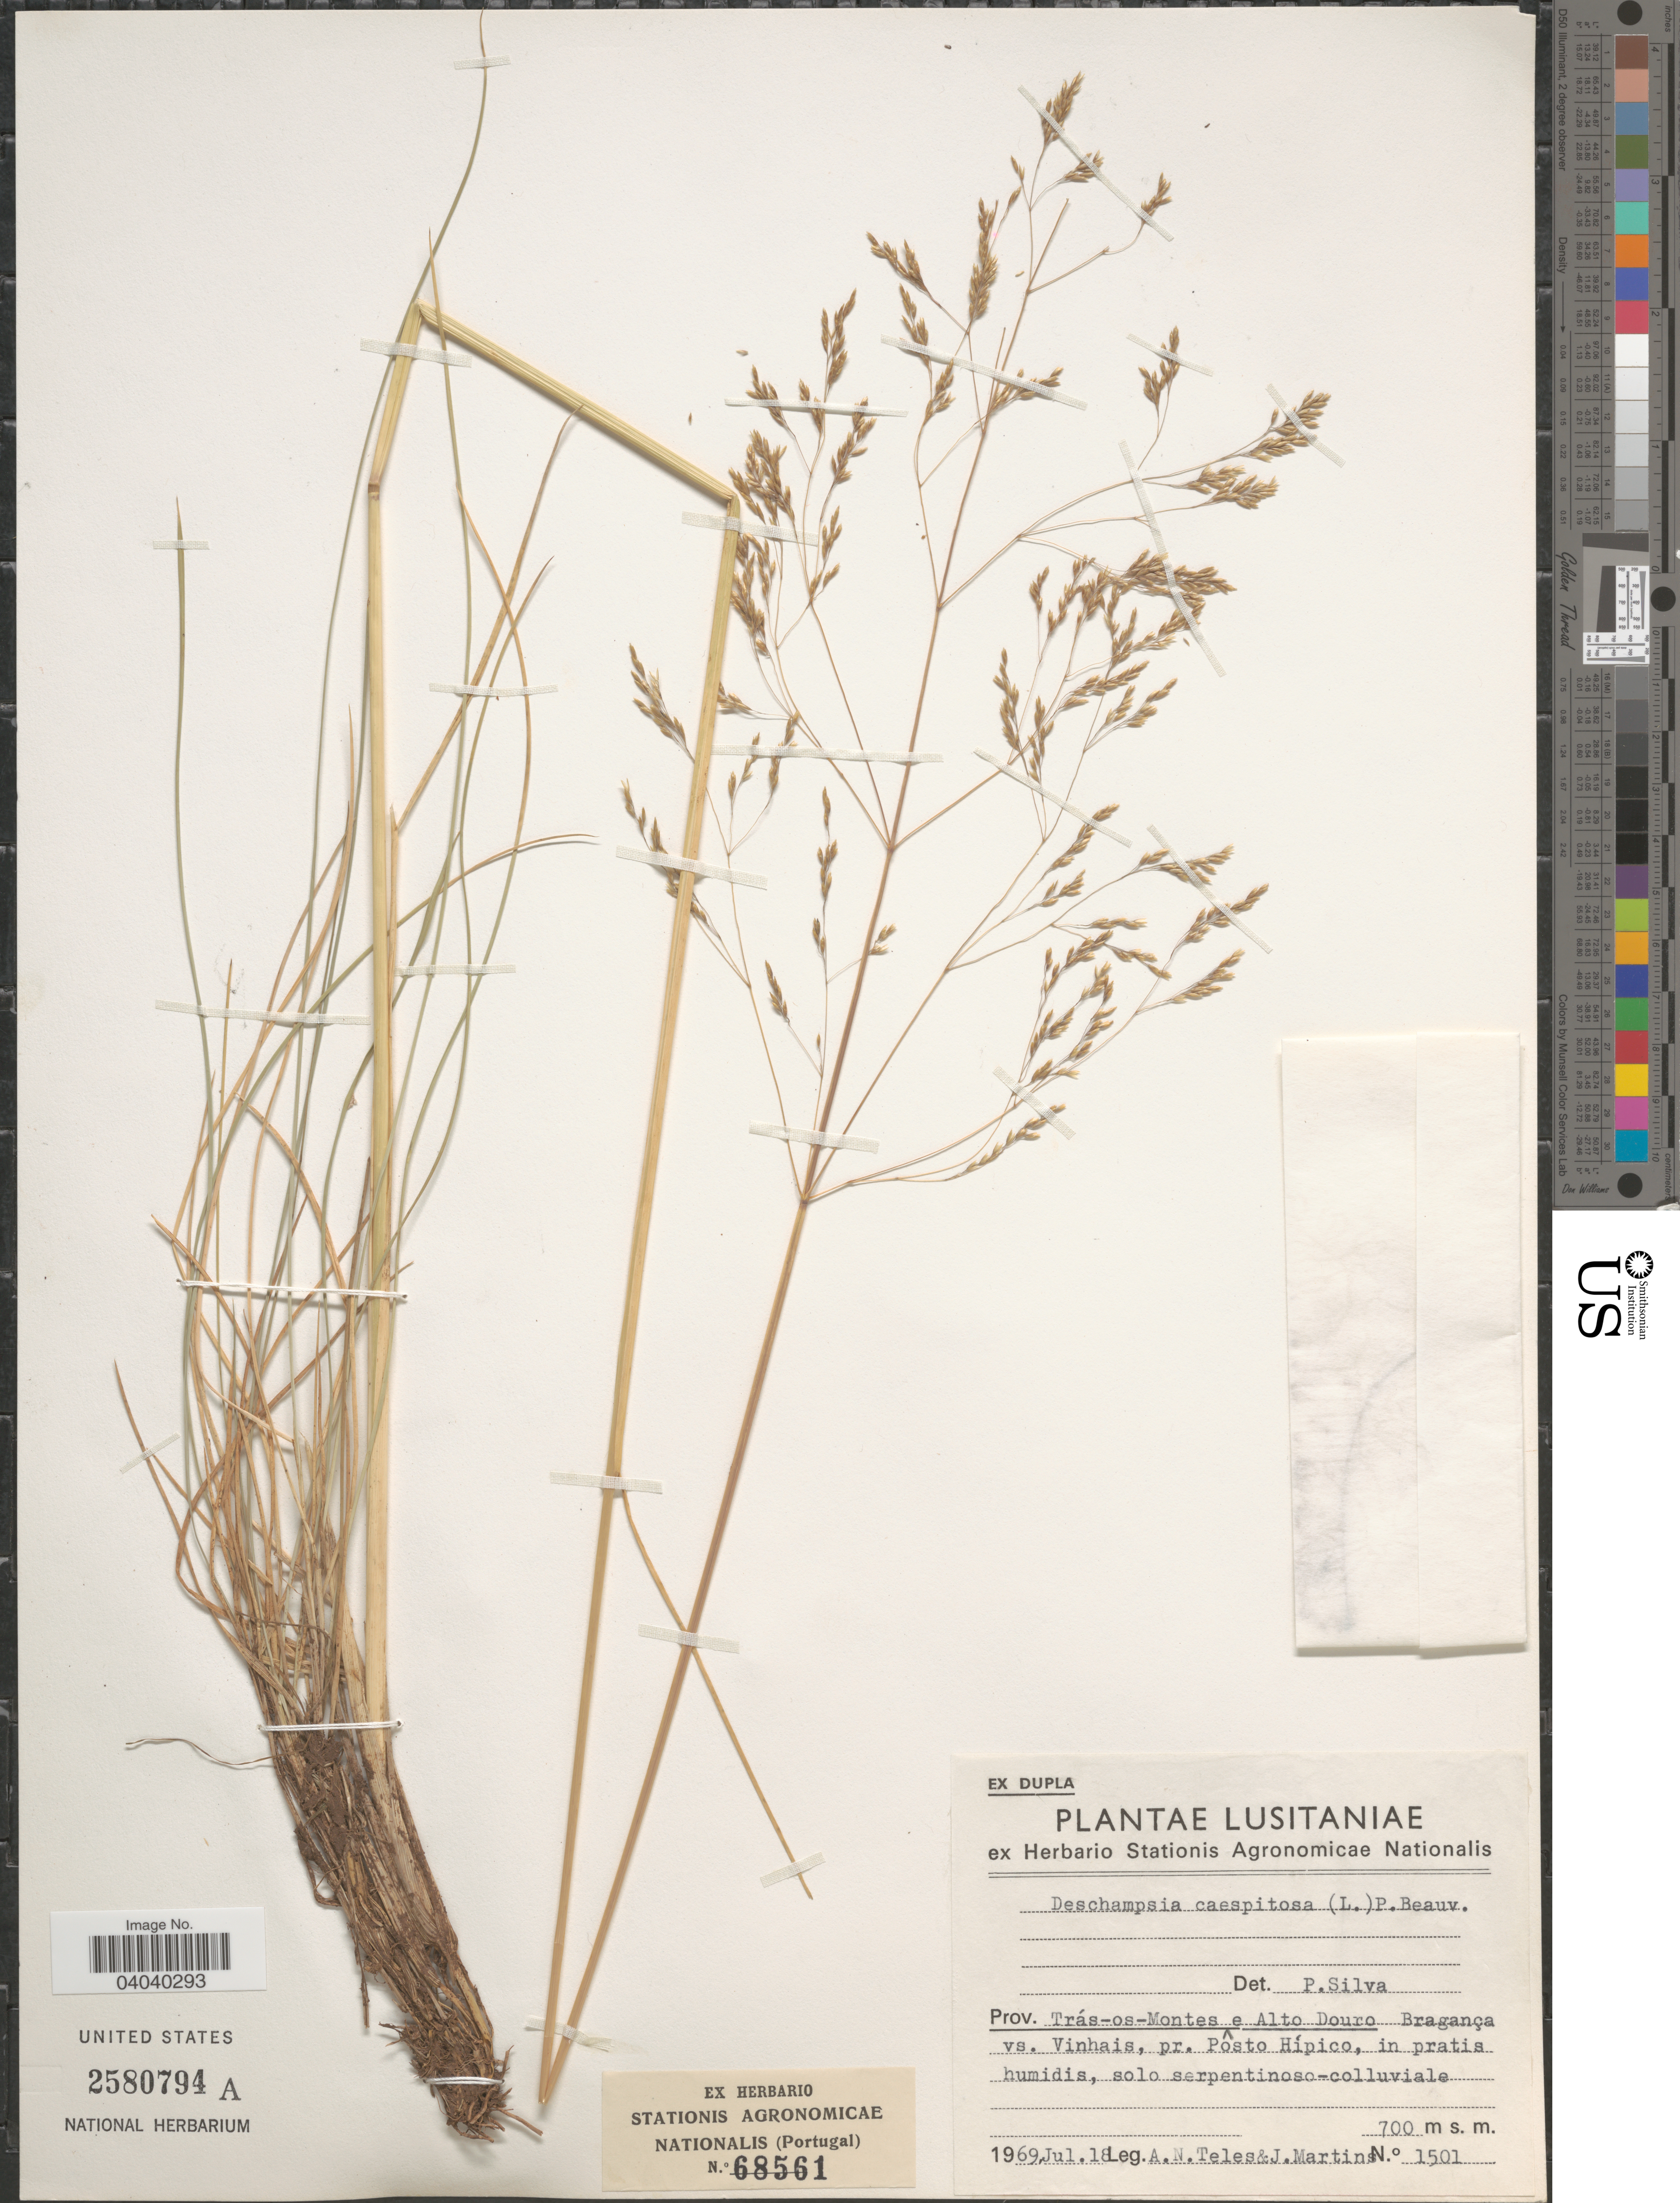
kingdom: Plantae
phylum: Tracheophyta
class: Liliopsida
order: Poales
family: Poaceae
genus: Deschampsia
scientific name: Deschampsia cespitosa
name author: (L.) P. Beauv.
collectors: A. Teles & J. Martins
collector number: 1501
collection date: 1969-07-18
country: Portugal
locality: Lusitaniae. Prov. Trás-os-Montes e Alto Douro. Bragança vs. Vinhais, pr. Pôsto Hípico.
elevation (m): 700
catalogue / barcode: US 2580794A